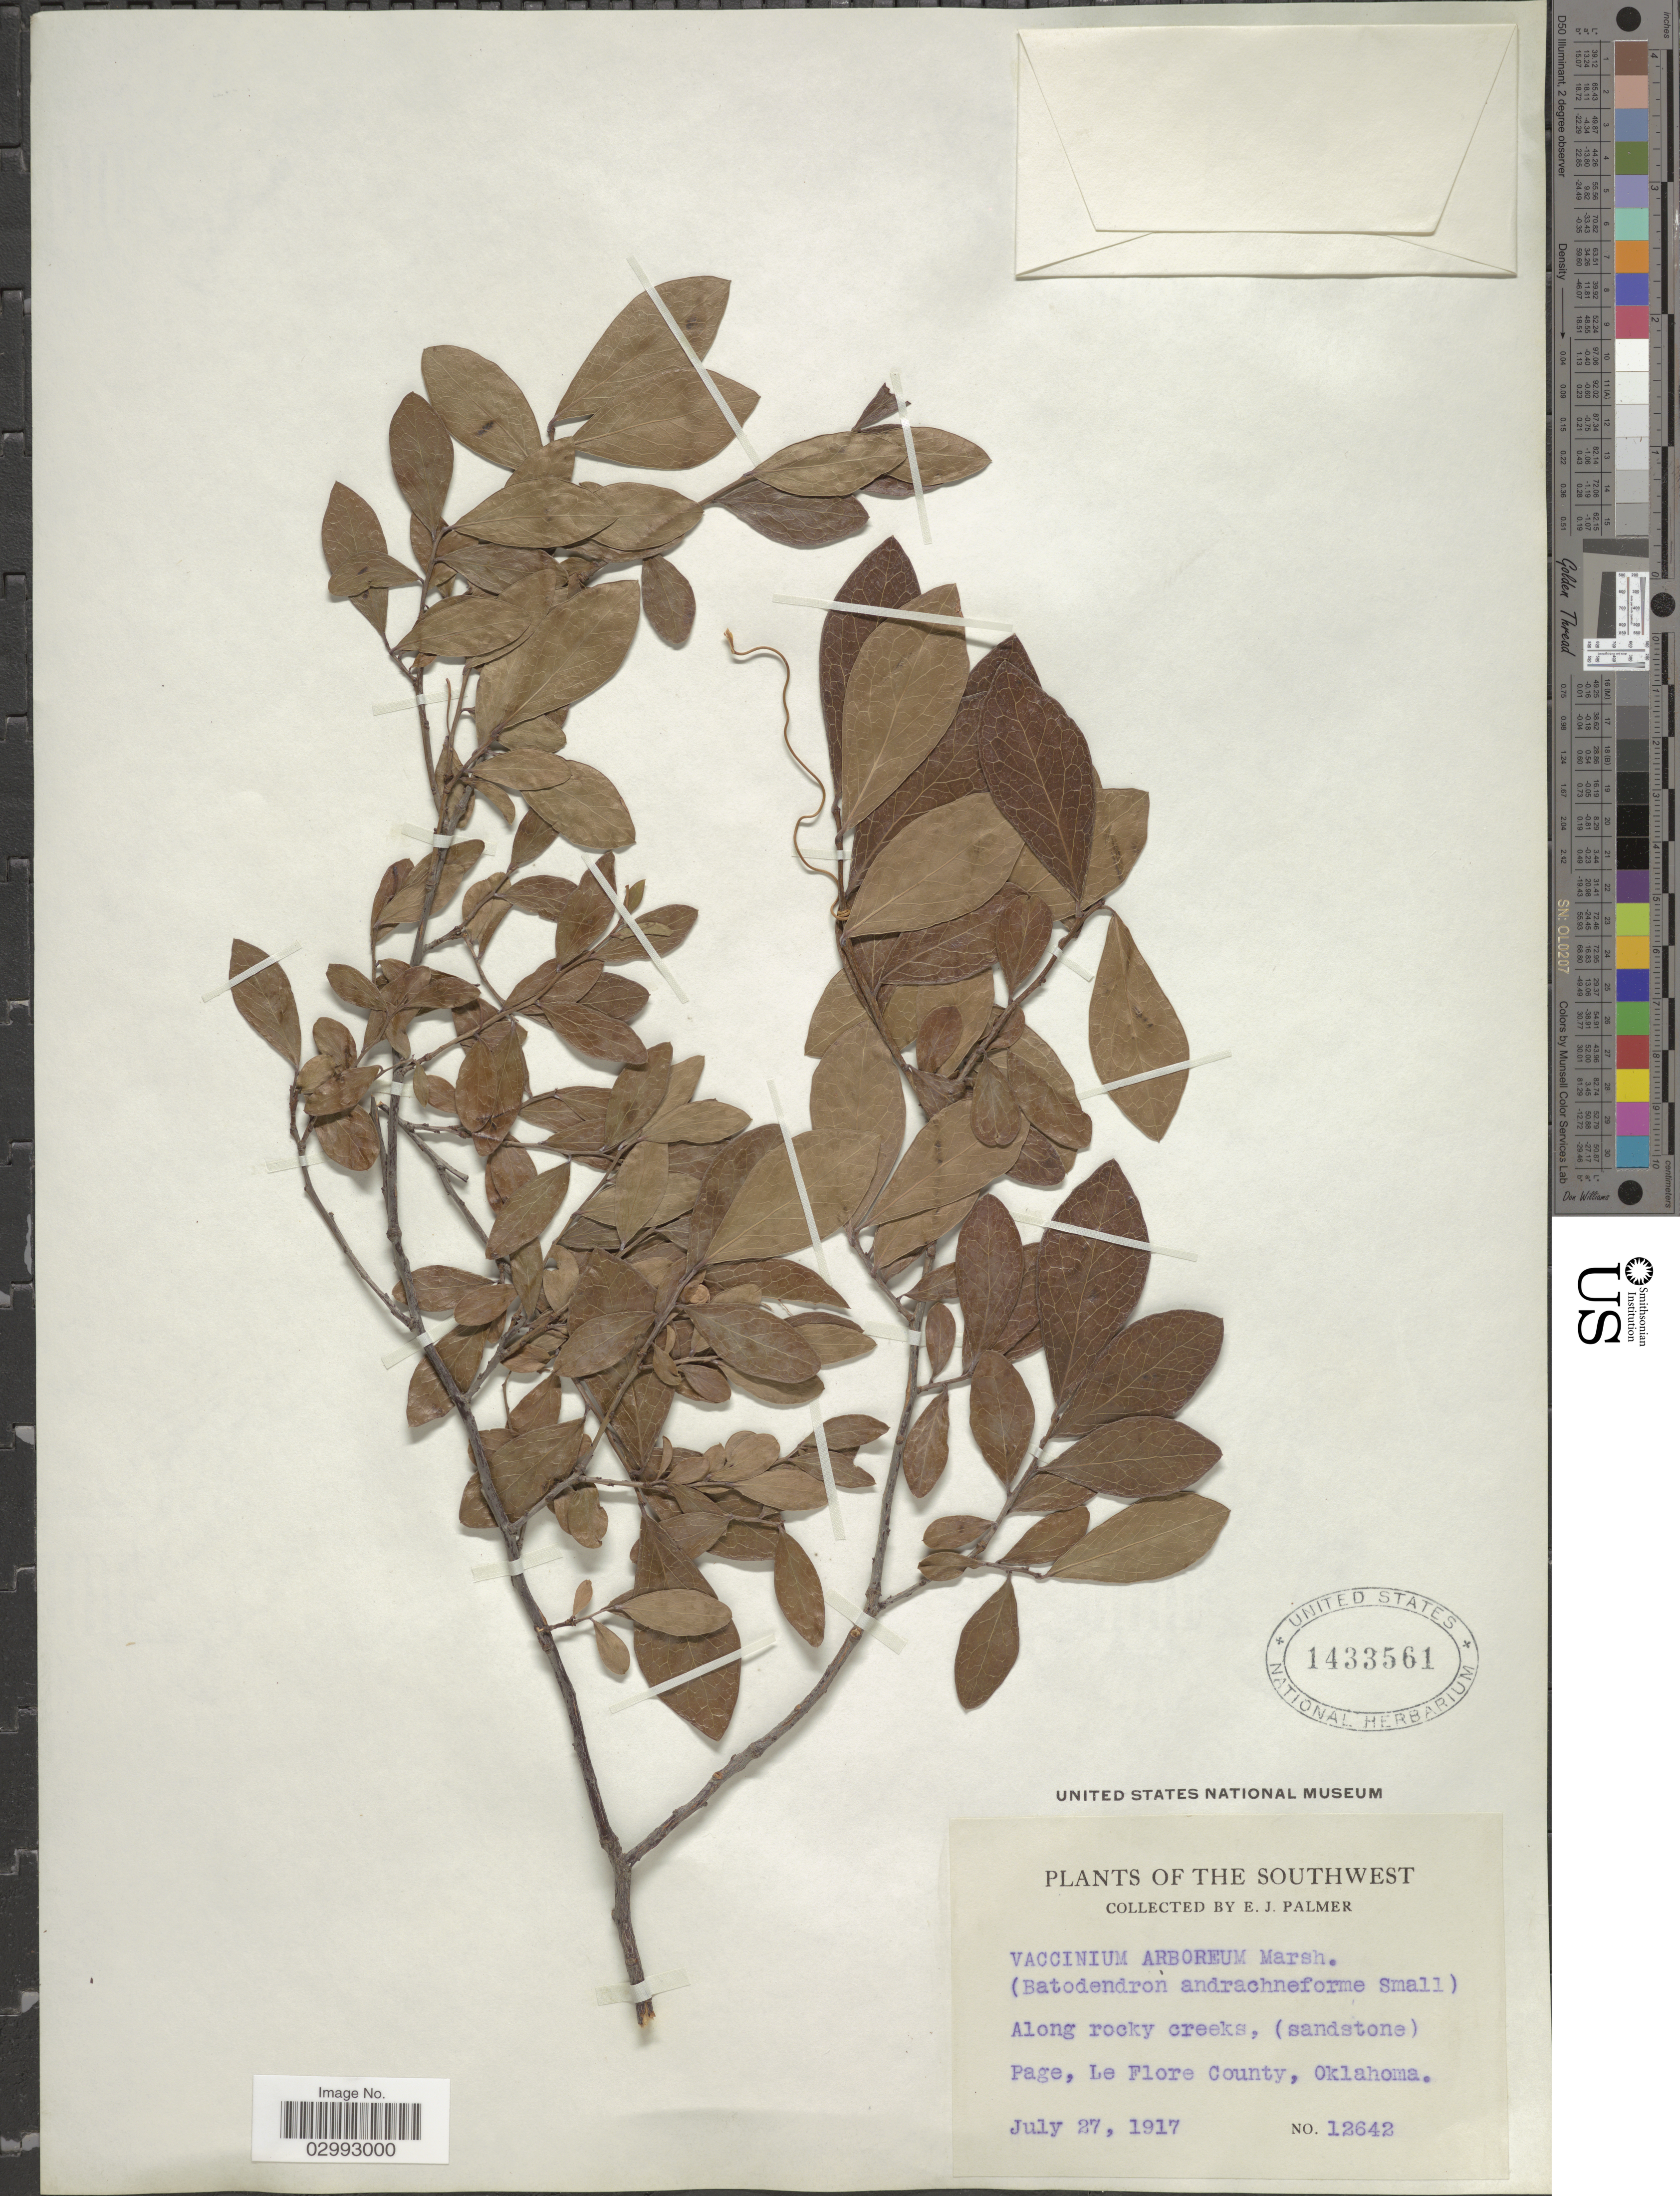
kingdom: Plantae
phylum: Tracheophyta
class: Magnoliopsida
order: Ericales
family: Ericaceae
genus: Batodendron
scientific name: Batodendron arboreum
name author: Nutt.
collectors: E. J. Palmer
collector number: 12642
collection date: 1917-07-27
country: United States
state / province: Oklahoma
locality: Southwest. Along rocky creeks, (sandstone) Page, Le Flore County.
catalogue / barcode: US 1433561